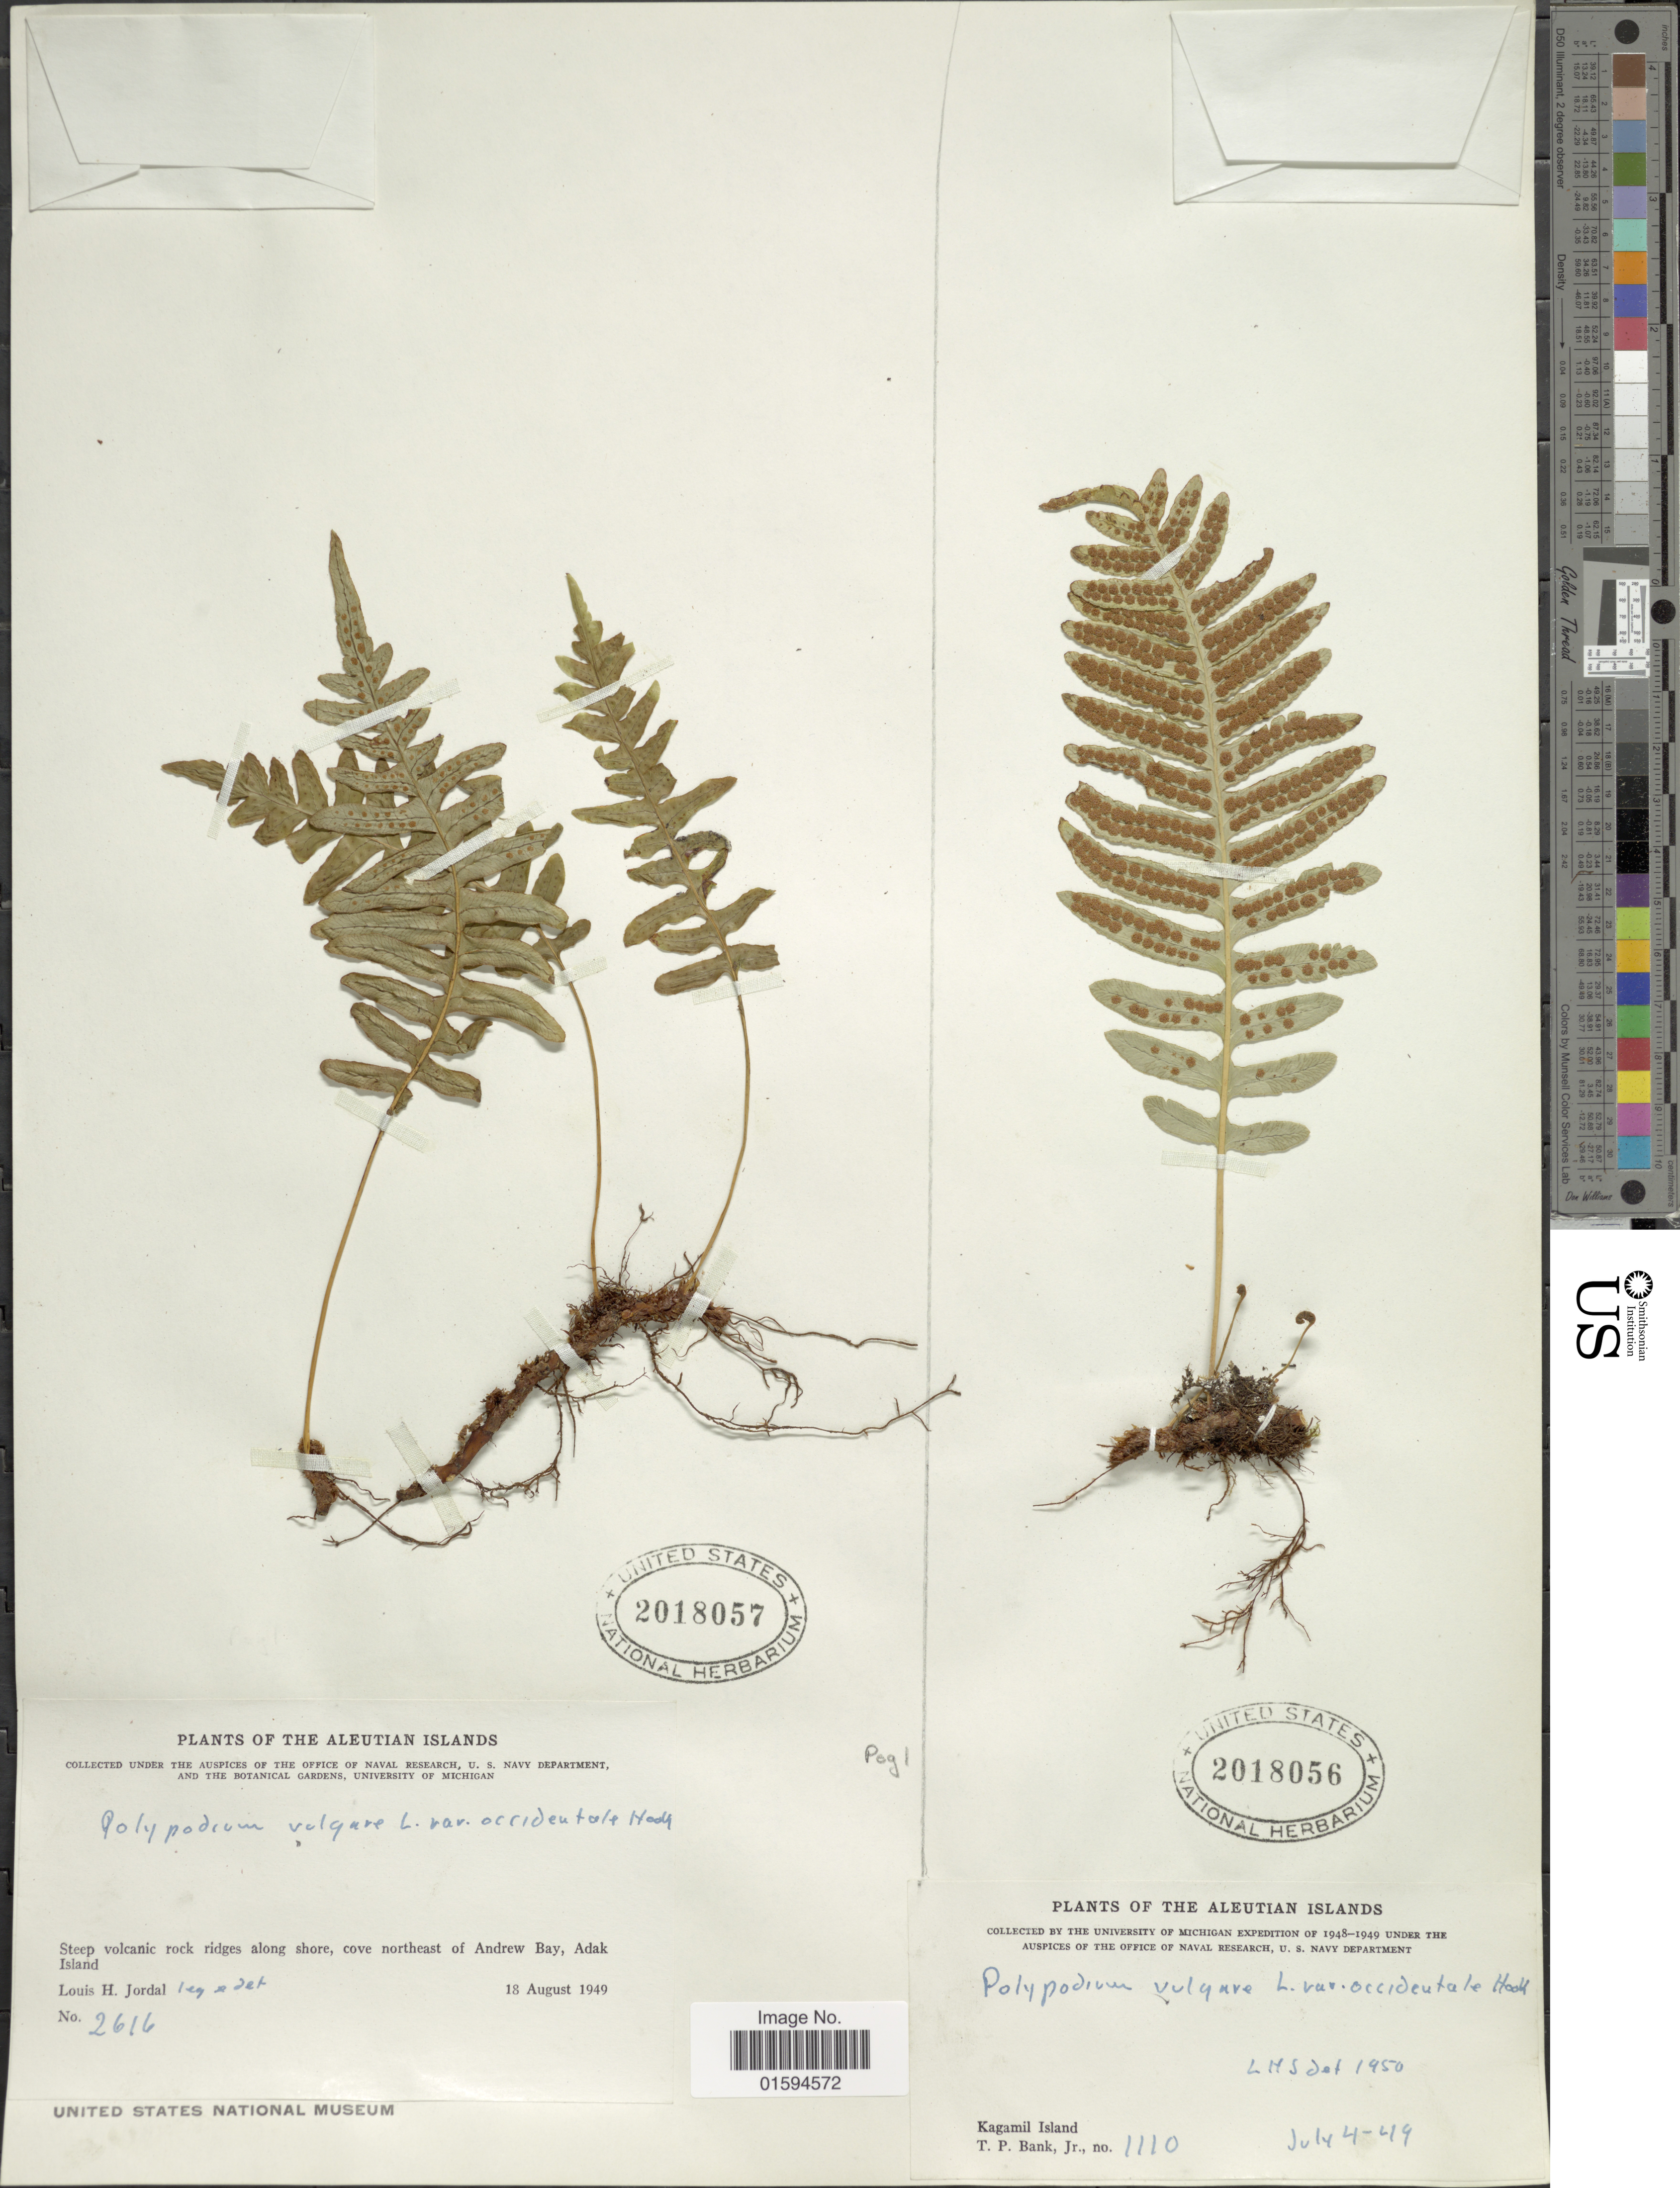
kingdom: Plantae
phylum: Tracheophyta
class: Polypodiopsida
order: Polypodiales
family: Polypodiaceae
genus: Polypodium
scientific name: Polypodium glycyrrhiza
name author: D.C. Eaton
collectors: T. Bank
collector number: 1110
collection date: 1949-07-04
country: United States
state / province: Alaska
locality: Aleutian Islands, Kagamil Island.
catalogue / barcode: US 2018056